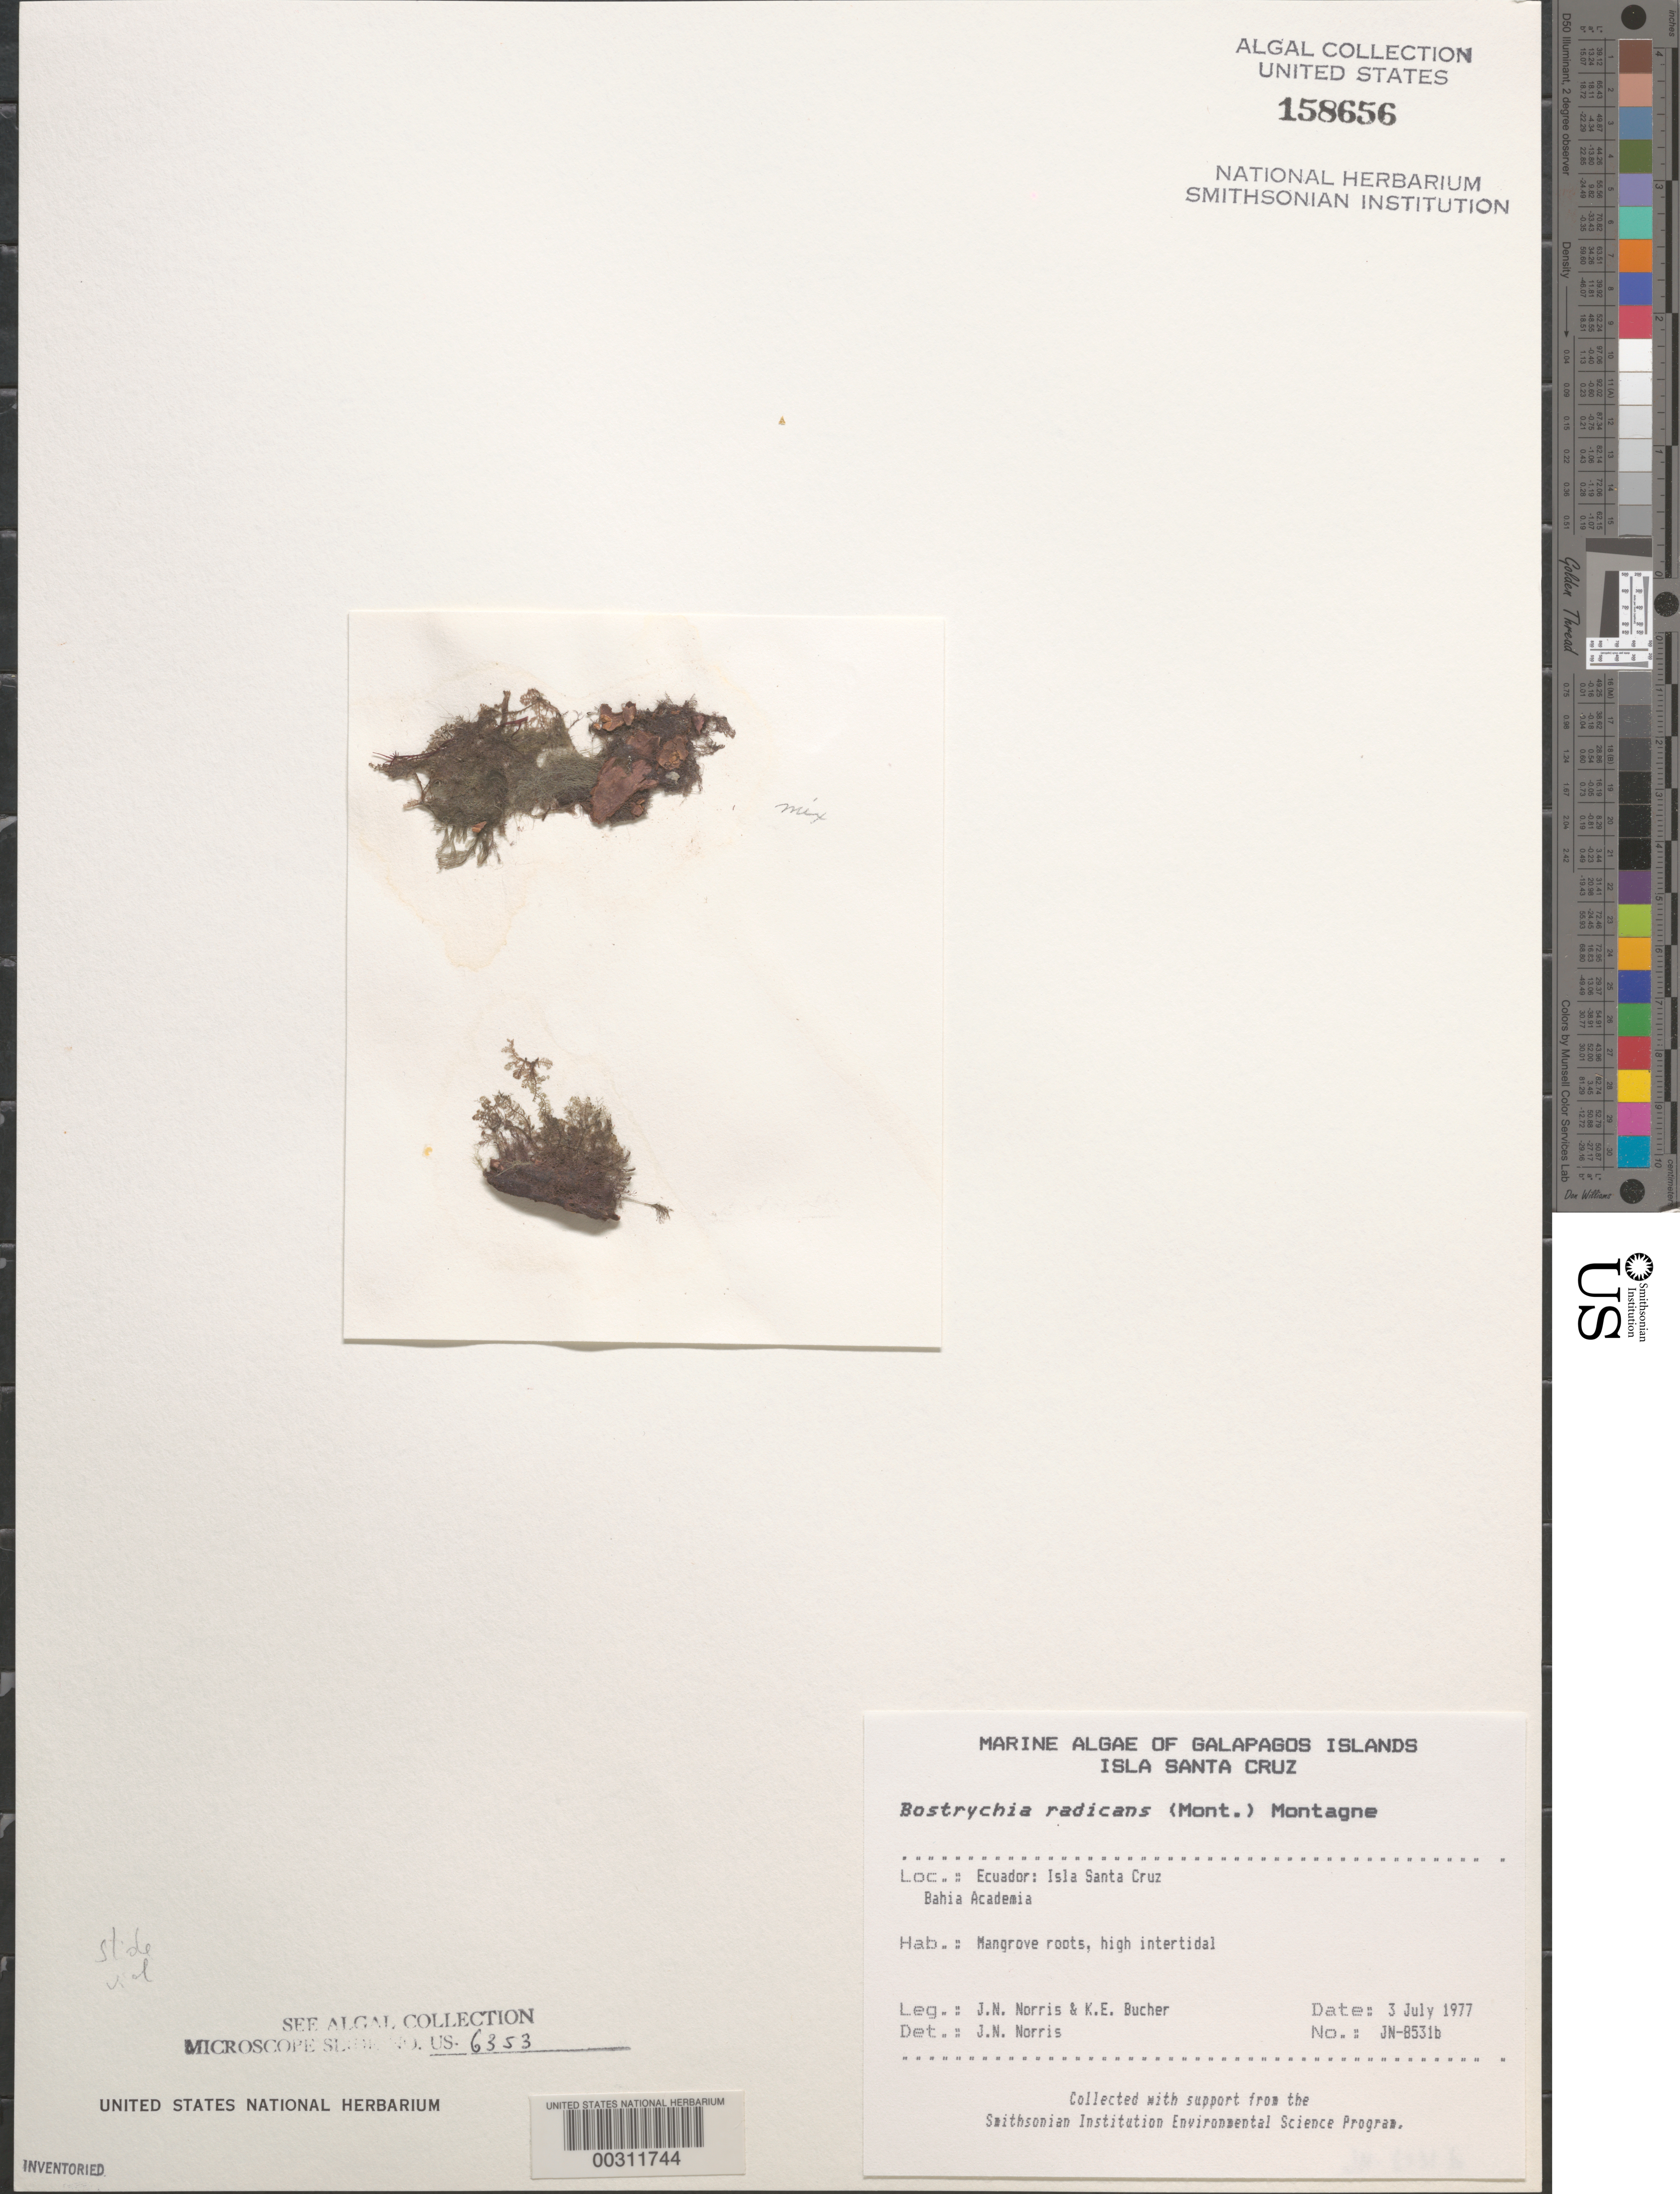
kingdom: Plantae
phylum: Rhodophyta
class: Florideophyceae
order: Ceramiales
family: Rhodomelaceae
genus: Bostrychia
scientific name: Bostrychia radicans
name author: (Mont.) Mont.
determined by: Norris, James N.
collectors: J. N. Norris & K. E. Bucher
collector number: JN-8531b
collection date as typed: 03 Jul 1977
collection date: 1977-07-03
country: Ecuador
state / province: Colón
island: Santa Cruz [Indefatigable, Chaves]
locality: Bahia Academia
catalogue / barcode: US 158656